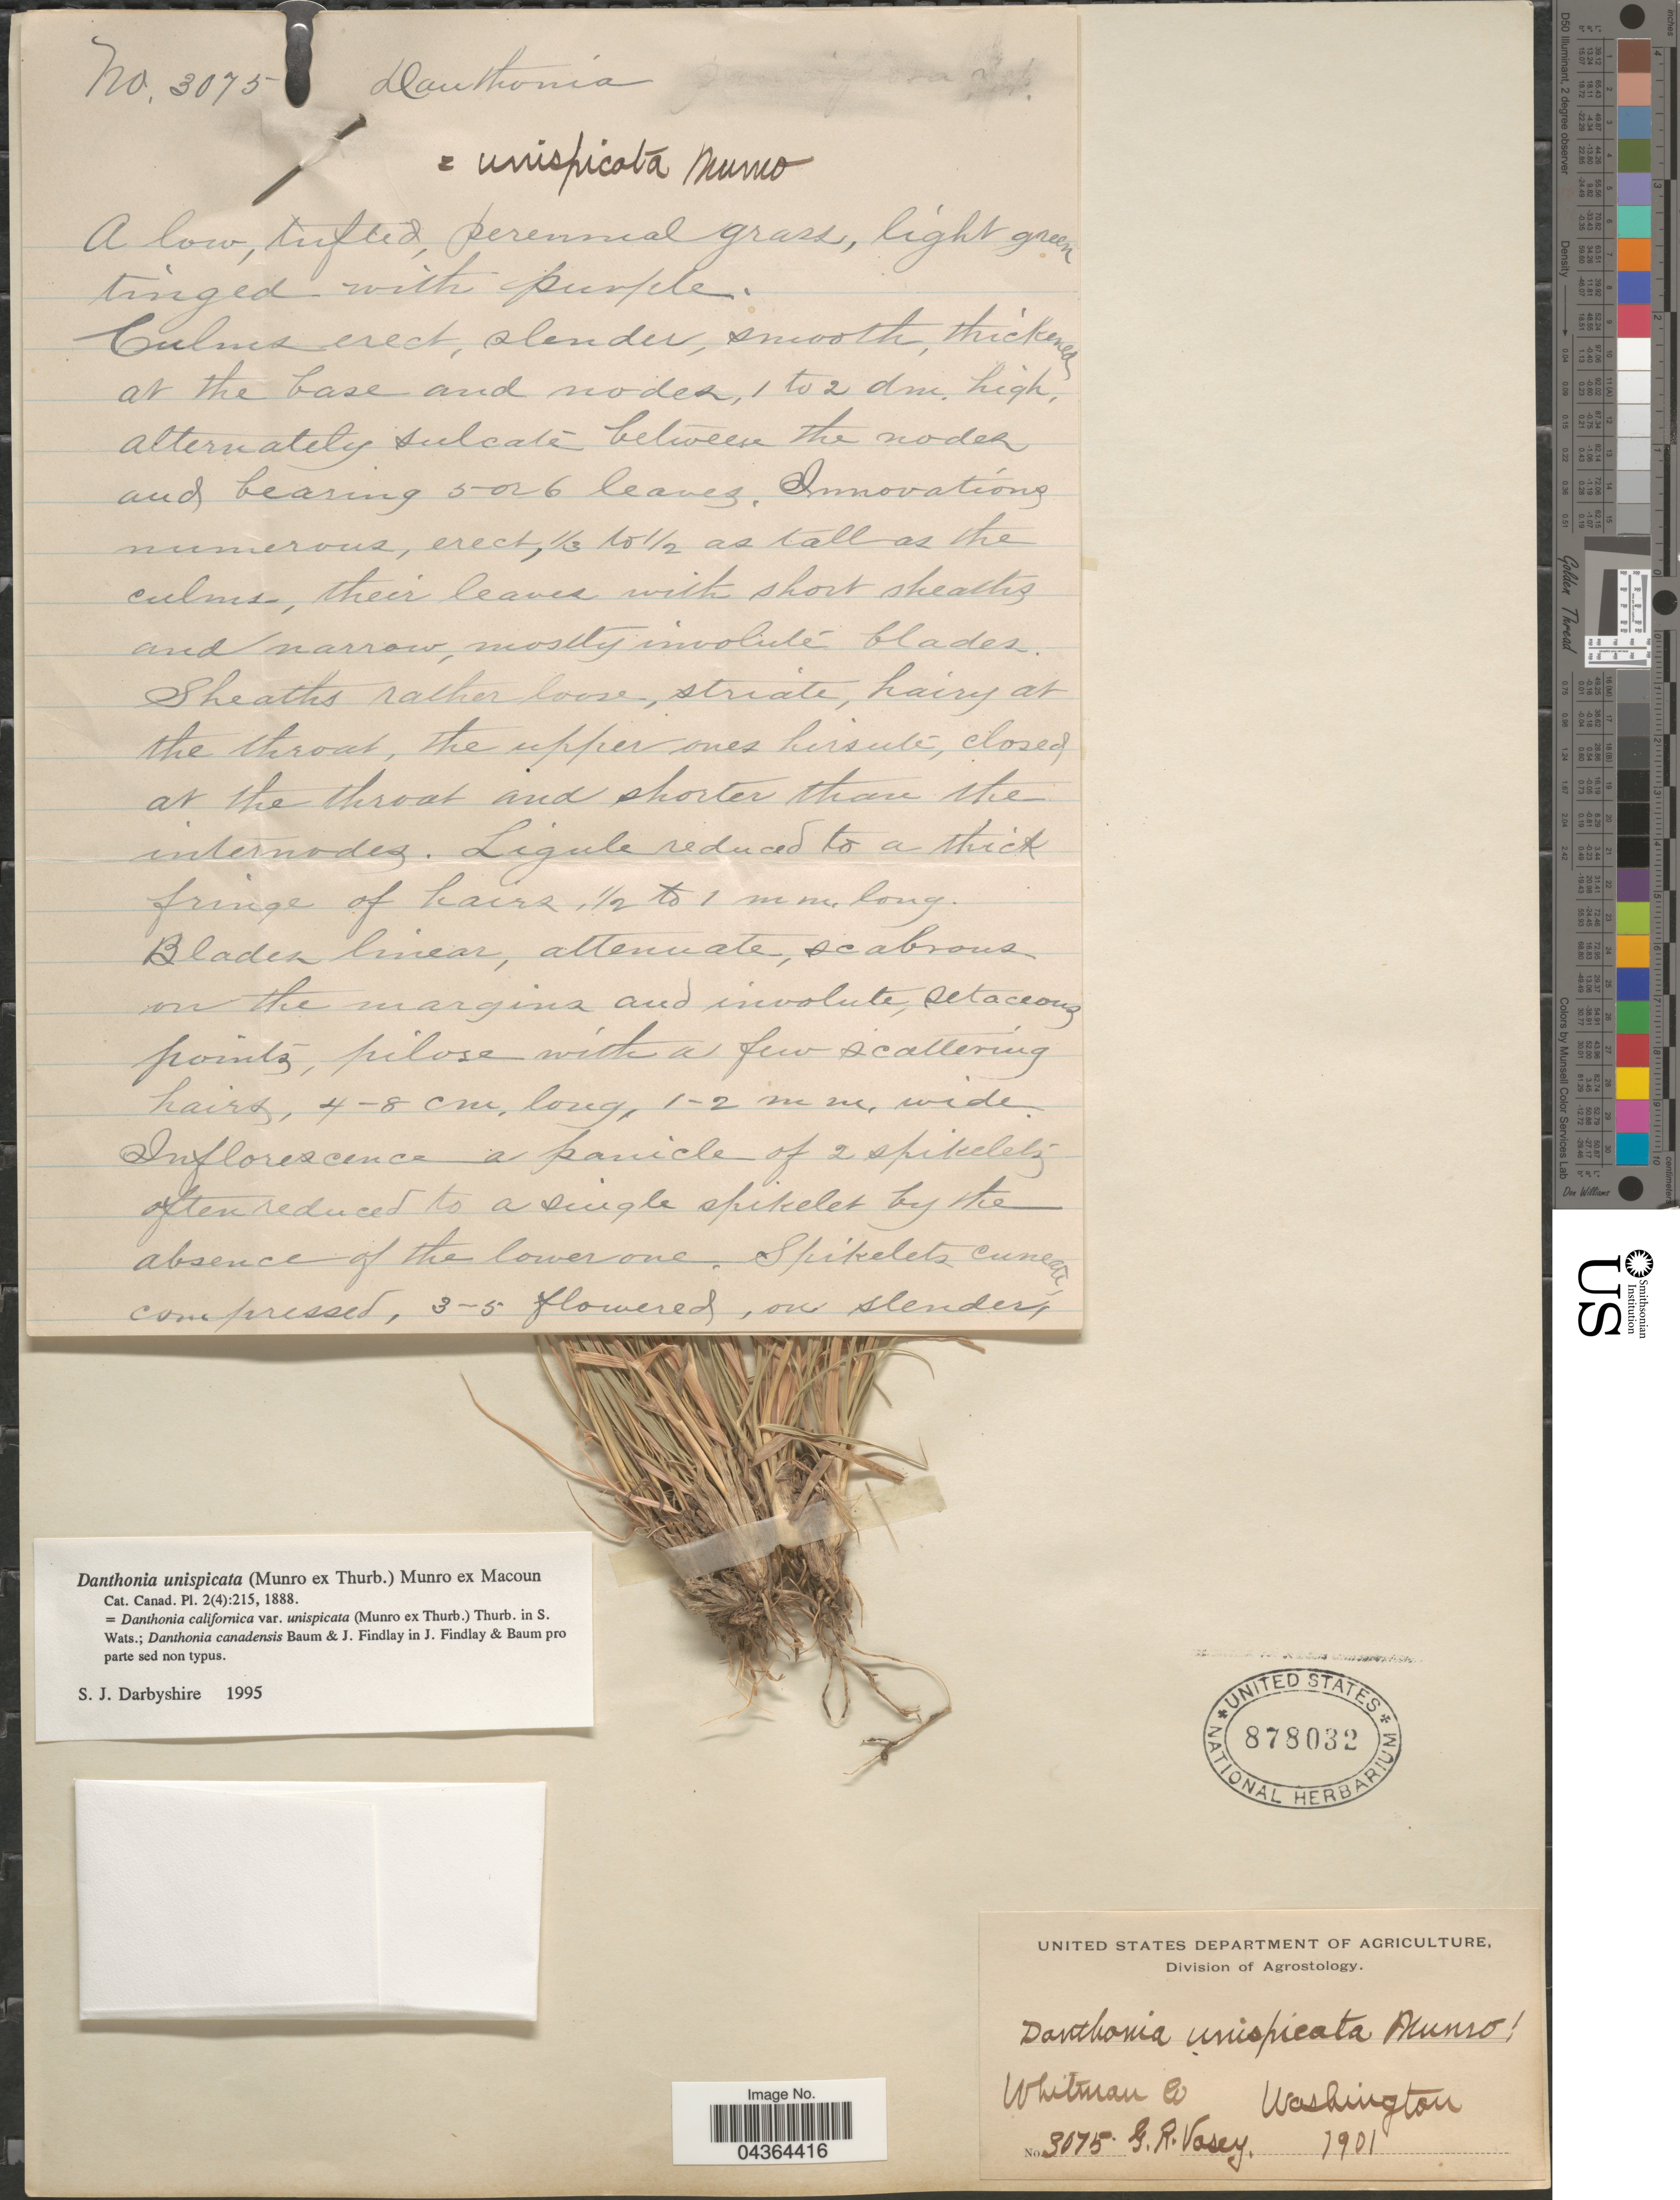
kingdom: Plantae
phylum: Tracheophyta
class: Liliopsida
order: Poales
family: Poaceae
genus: Danthonia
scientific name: Danthonia unispicata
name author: (Thurb.) Munro ex Macoun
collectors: G. R. Vasey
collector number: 3075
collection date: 1901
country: United States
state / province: Washington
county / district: Whitman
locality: Whitman Co.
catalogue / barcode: US 878032